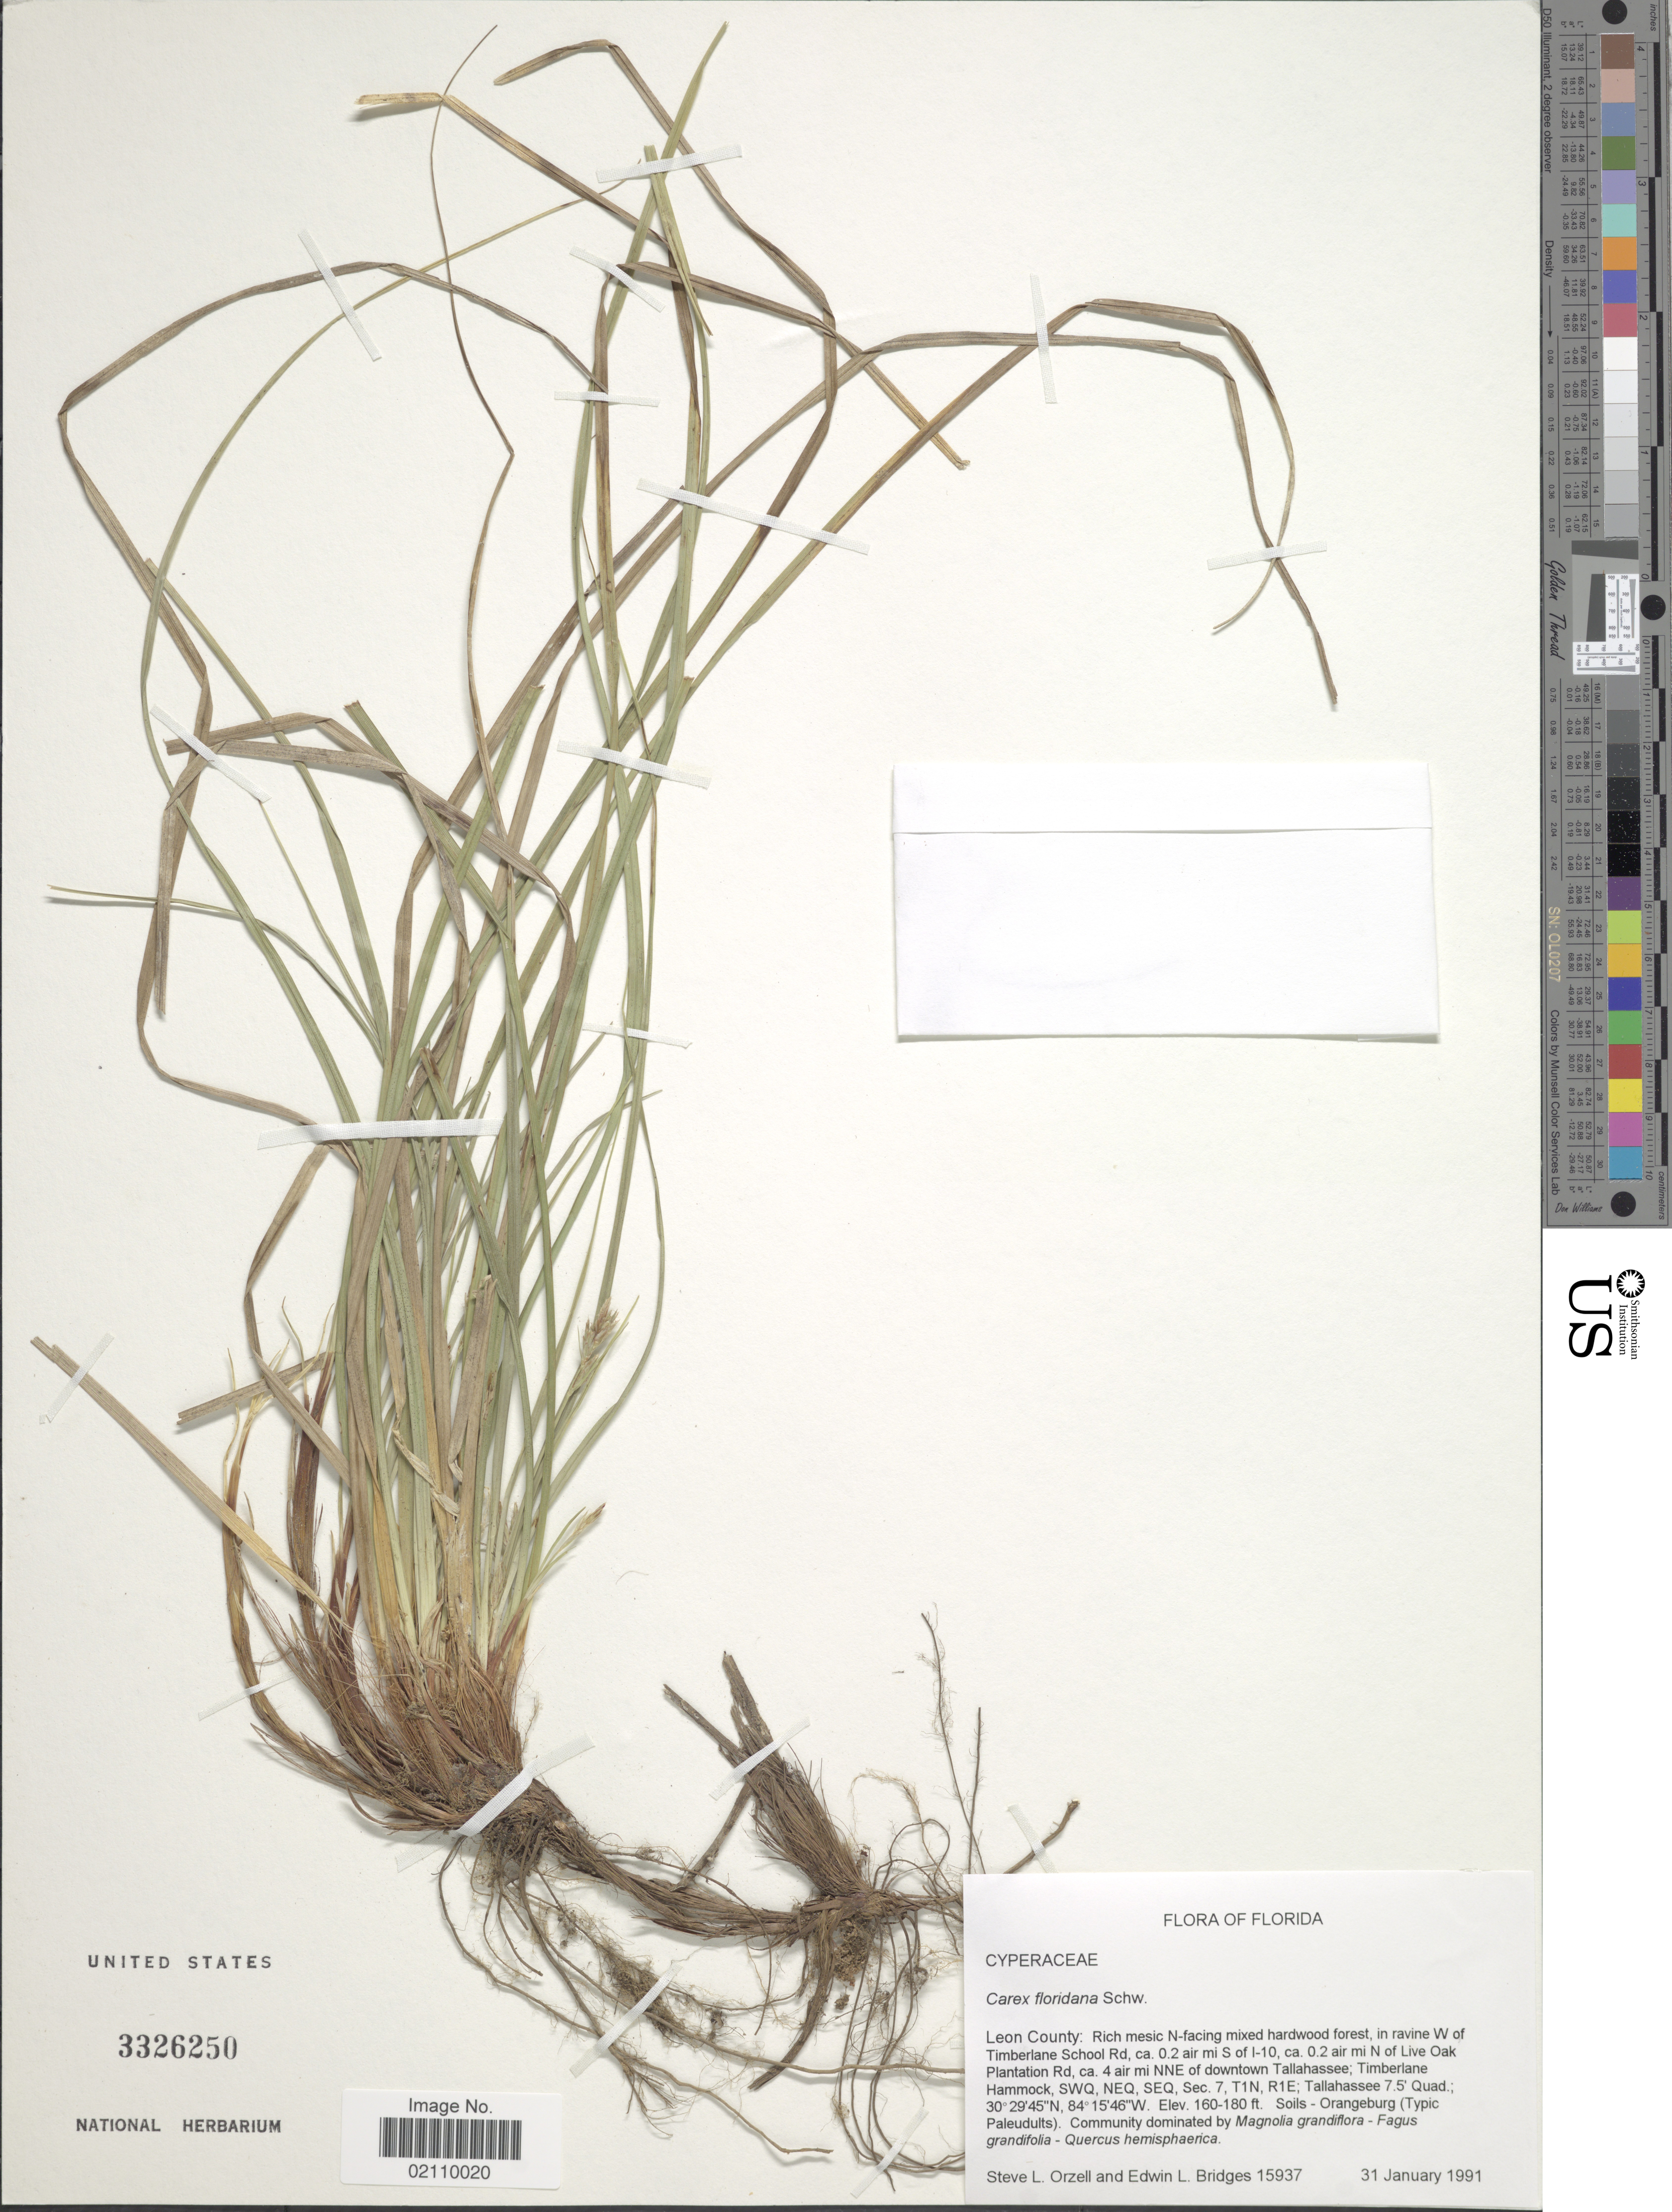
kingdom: Plantae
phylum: Tracheophyta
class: Liliopsida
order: Poales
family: Cyperaceae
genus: Carex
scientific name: Carex floridana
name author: Schwein.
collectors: S. Orzell & E. Bridges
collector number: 15937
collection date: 1991-01-31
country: United States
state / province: Florida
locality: Leon County: rich mesic N-facing mixed hardwood forest, in ravine W of Timberlane School Rd., ca. 0.2 air mi S of I-10, ca. 0.2 air mi N of Live Oak Plantation Rd., ca. 4 air mi NNE of downtown Tallahassee; Timberlane Hammock, SWQ, NEQ, SEQ, Sec. 7, T1N, R1E; Tallahassee 7.5'Quad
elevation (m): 49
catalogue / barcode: US 3326250